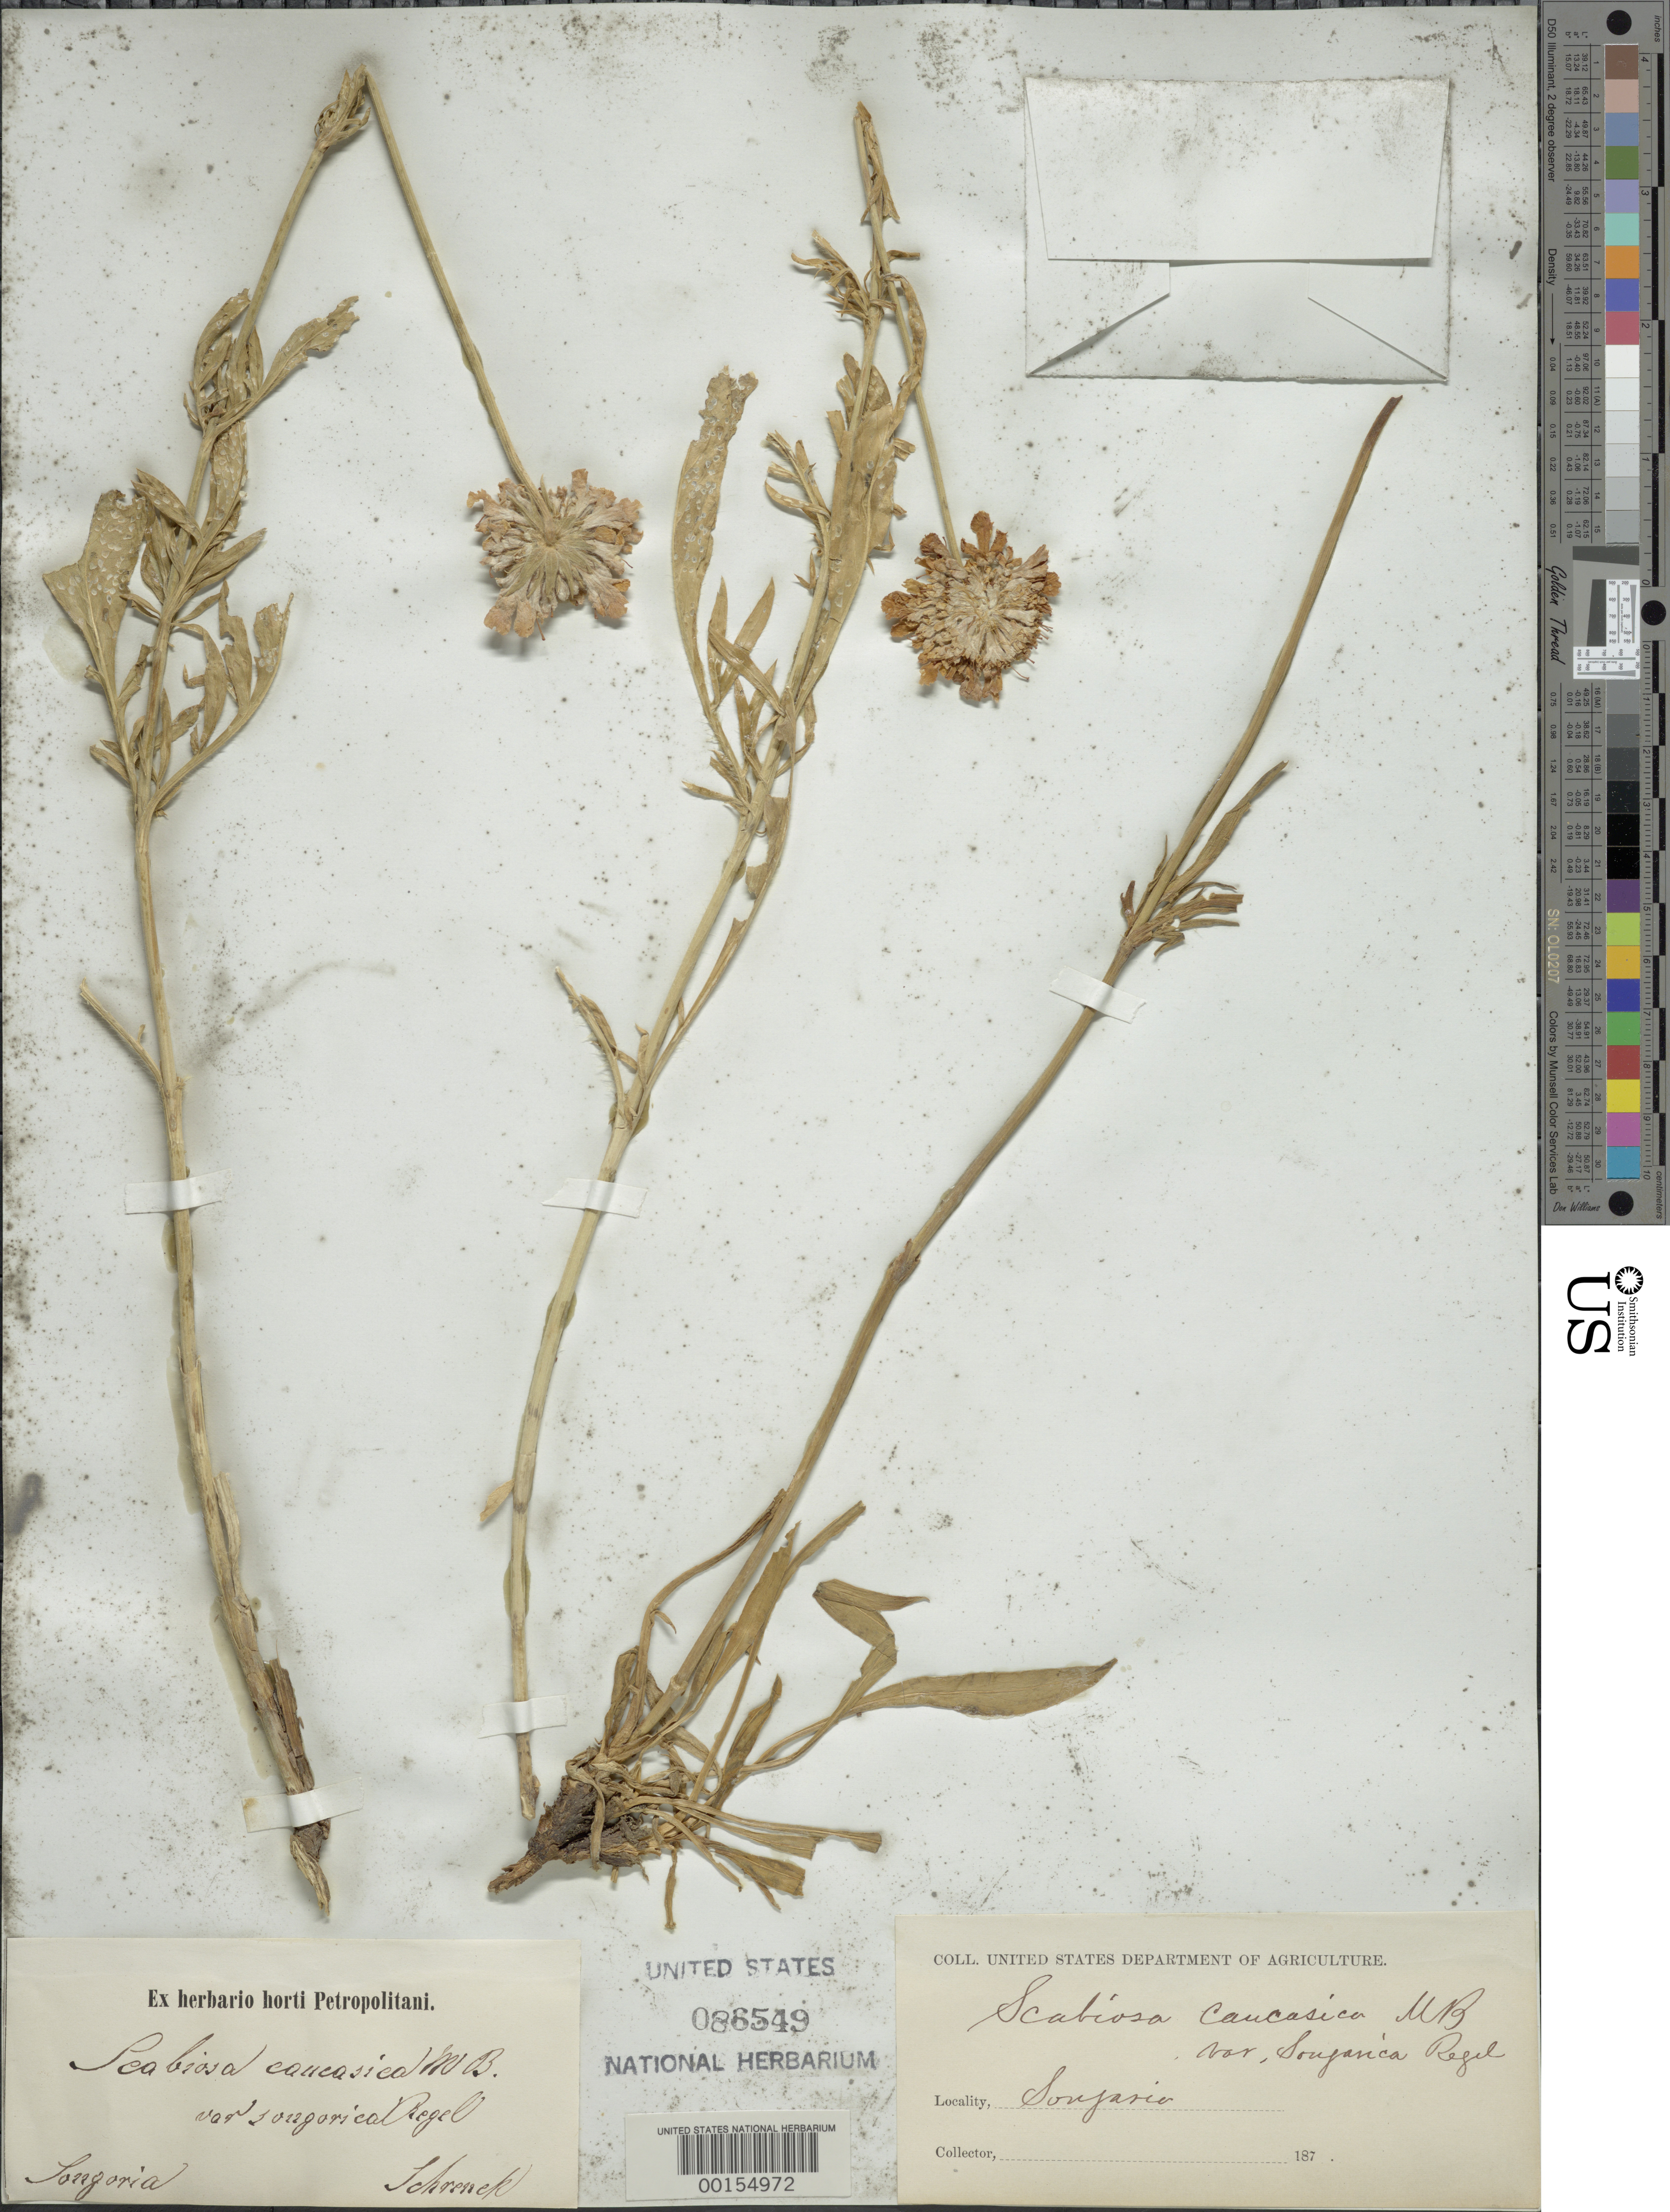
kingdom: Plantae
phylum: Tracheophyta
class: Magnoliopsida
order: Dipsacales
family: Caprifoliaceae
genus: Scabiosa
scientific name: Scabiosa caucasica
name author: M. Bieb.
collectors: -- Schrenck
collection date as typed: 187-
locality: Sonjaria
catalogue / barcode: US 86549